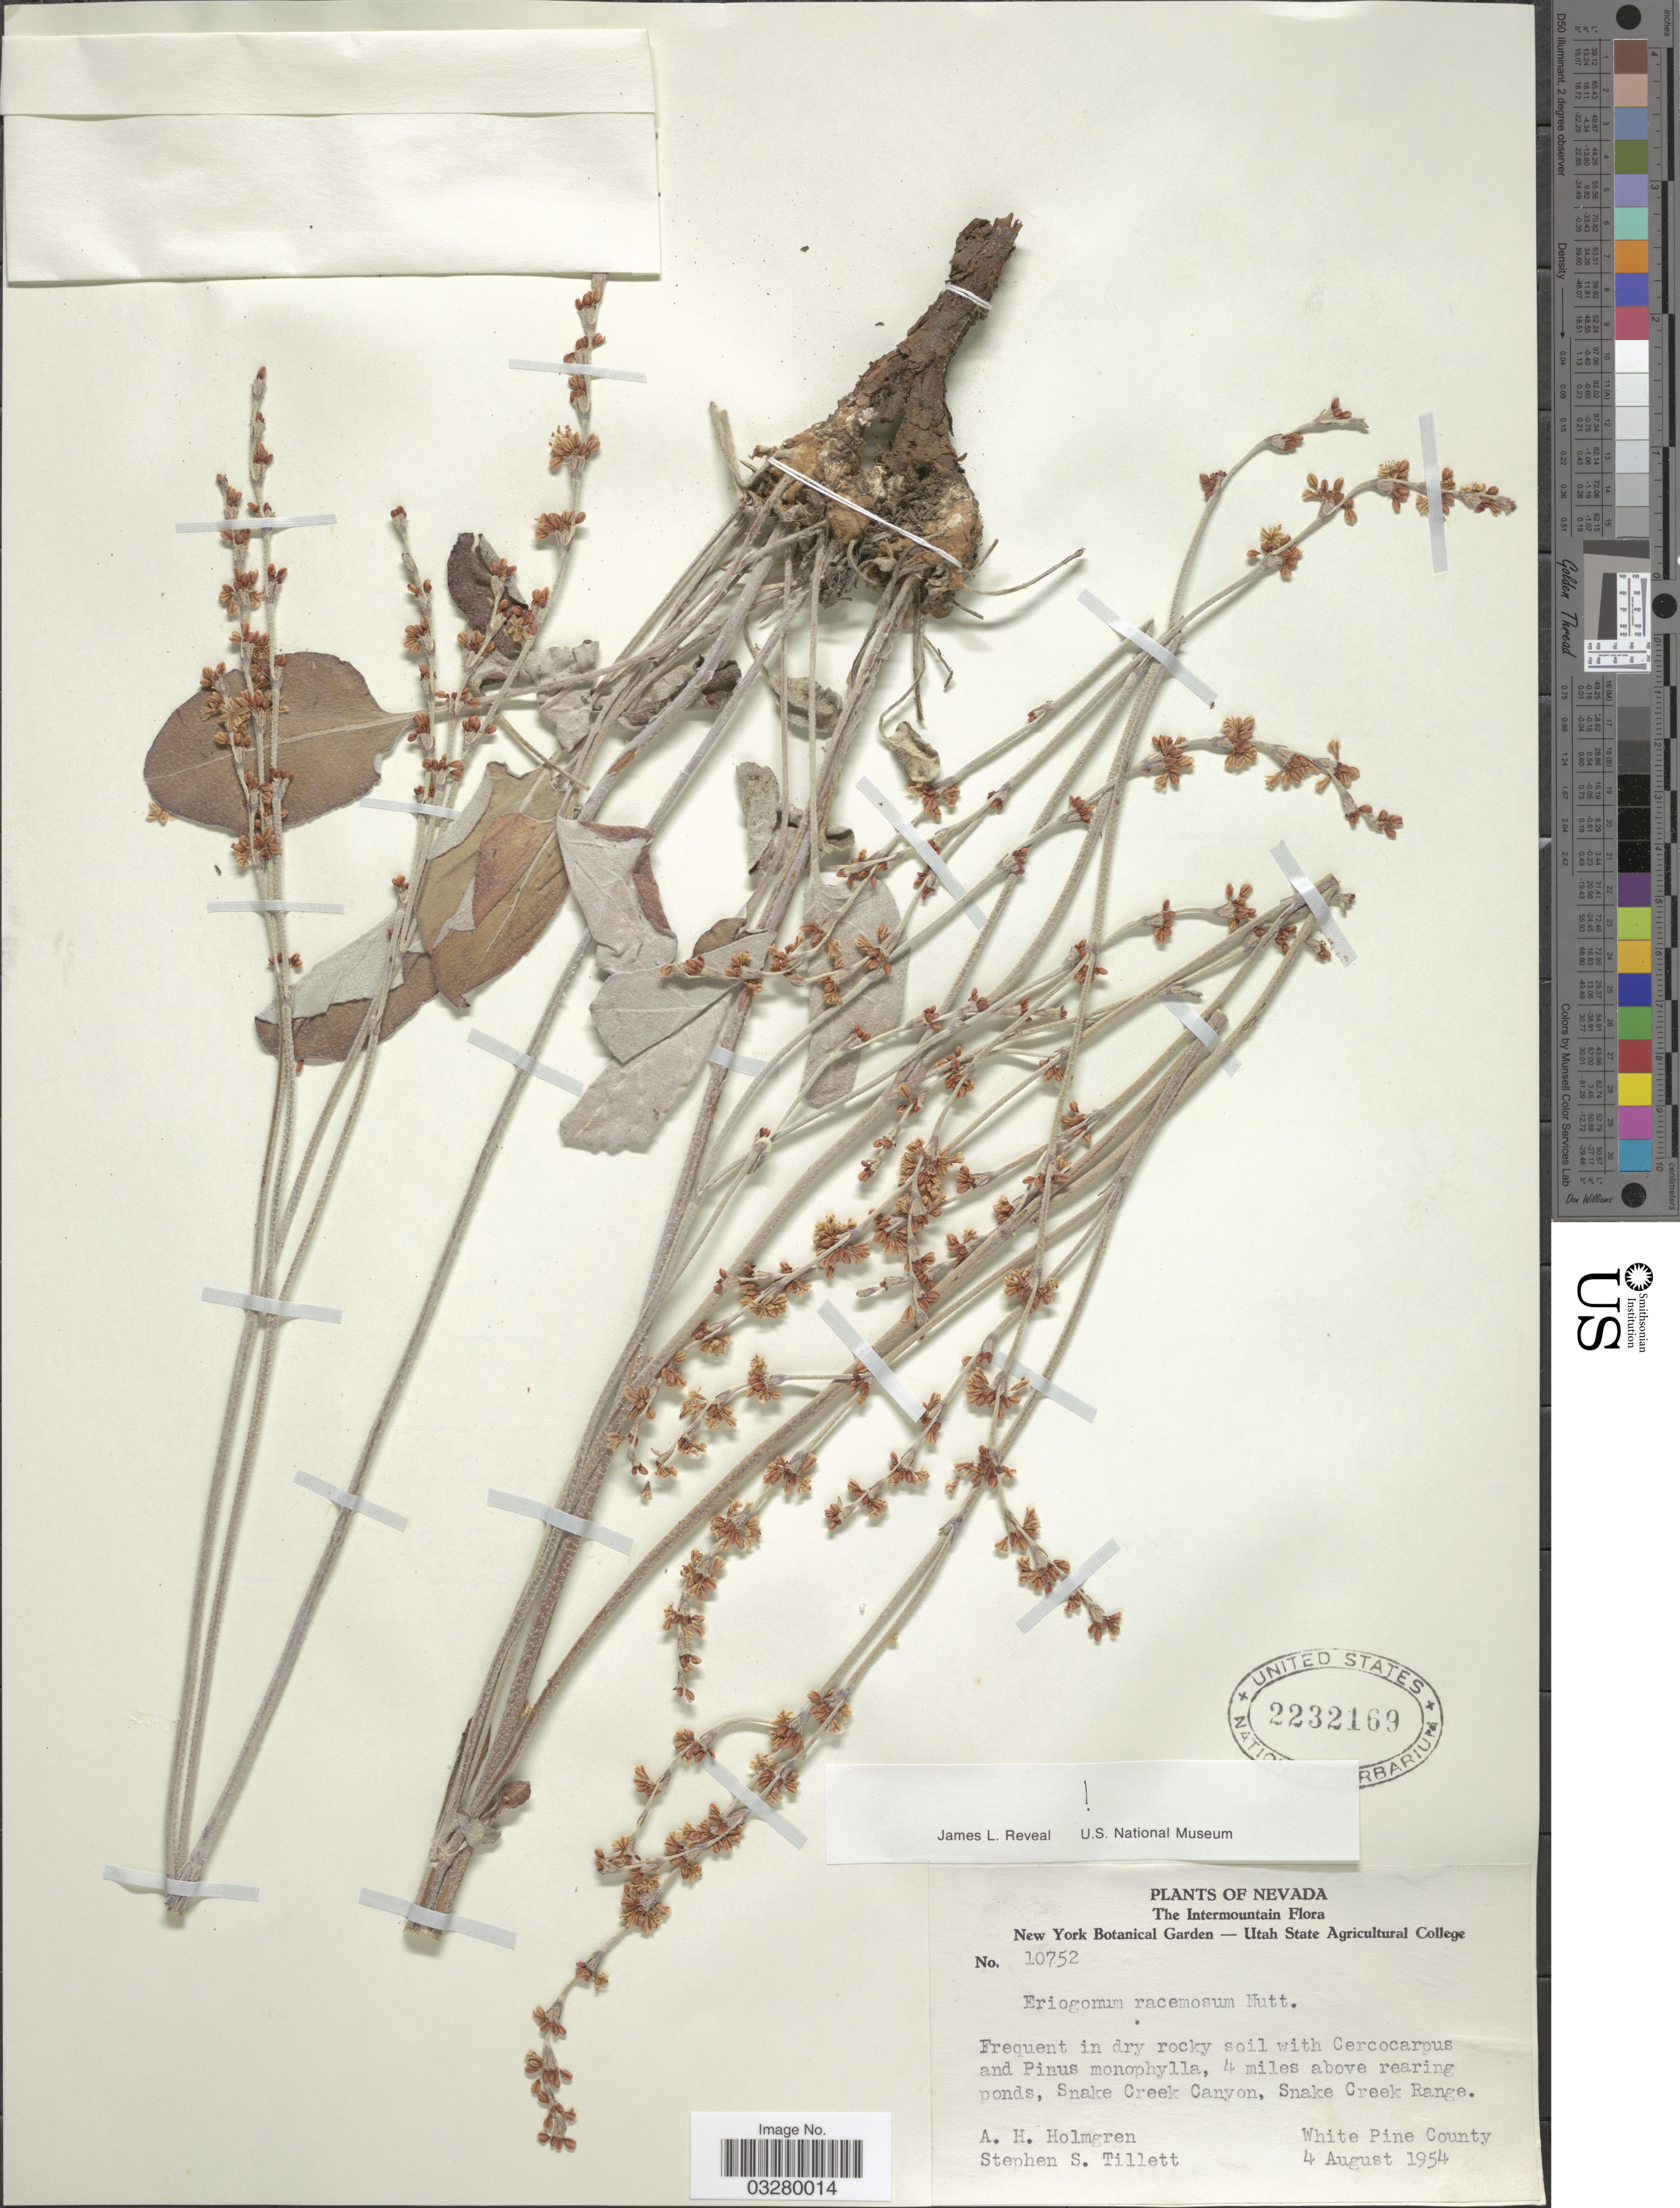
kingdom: Plantae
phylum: Tracheophyta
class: Magnoliopsida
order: Caryophyllales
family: Polygonaceae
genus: Eriogonum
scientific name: Eriogonum racemosum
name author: Nutt.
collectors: A. H. Holmgren & S. S. Tillett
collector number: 10752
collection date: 1954-08-04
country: United States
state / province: Nevada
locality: The Intermountain, 4 miles above rearing ponds, Snake Creek Canyon, Snake Creek Range. White Pine County.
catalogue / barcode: US 2232169